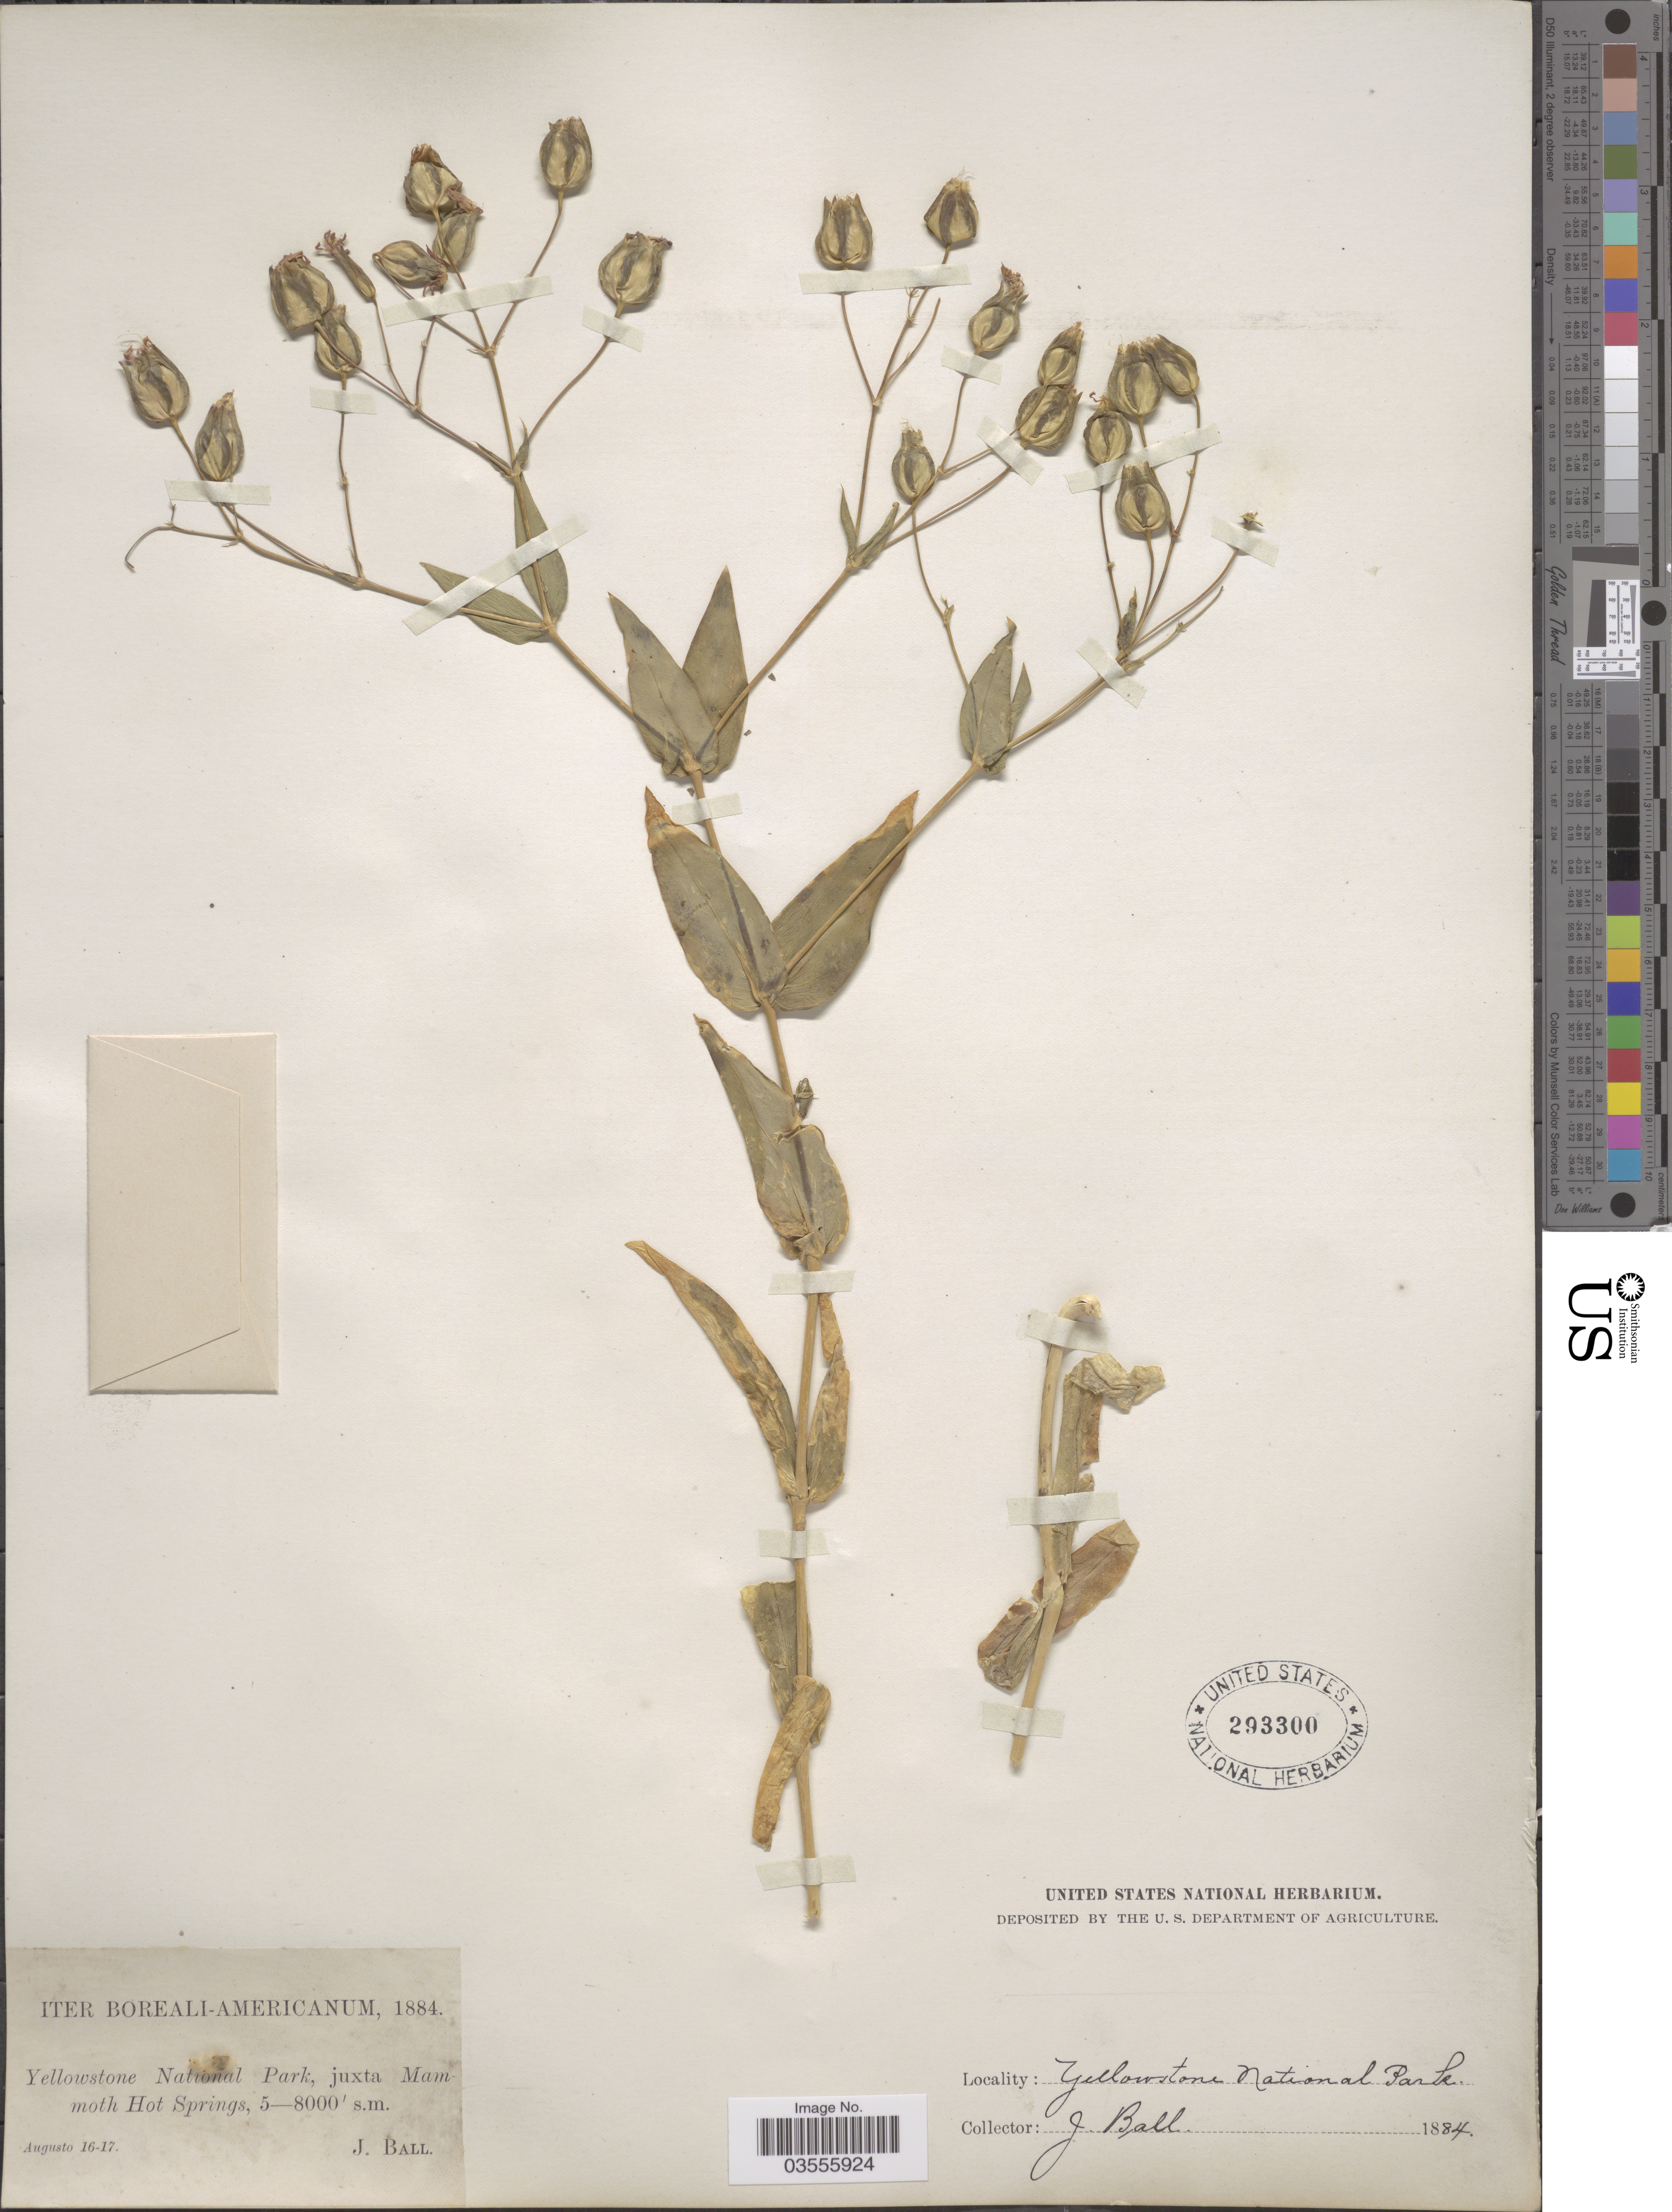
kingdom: Plantae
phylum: Tracheophyta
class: Magnoliopsida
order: Caryophyllales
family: Caryophyllaceae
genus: Gypsophila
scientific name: Gypsophila vaccaria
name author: (L.) Sm.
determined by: Strong, M. T., (US), Smithsonian Institution - National Museum of Natural History (UNITED STATES)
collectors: J. Ball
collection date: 1884-08-16/1884-08-17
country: United States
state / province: Wyoming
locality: Yellowstone National Park. Iter Boreali-Americanum. Juxta Mammoth Hot Springs.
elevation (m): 1524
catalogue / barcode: US 293300